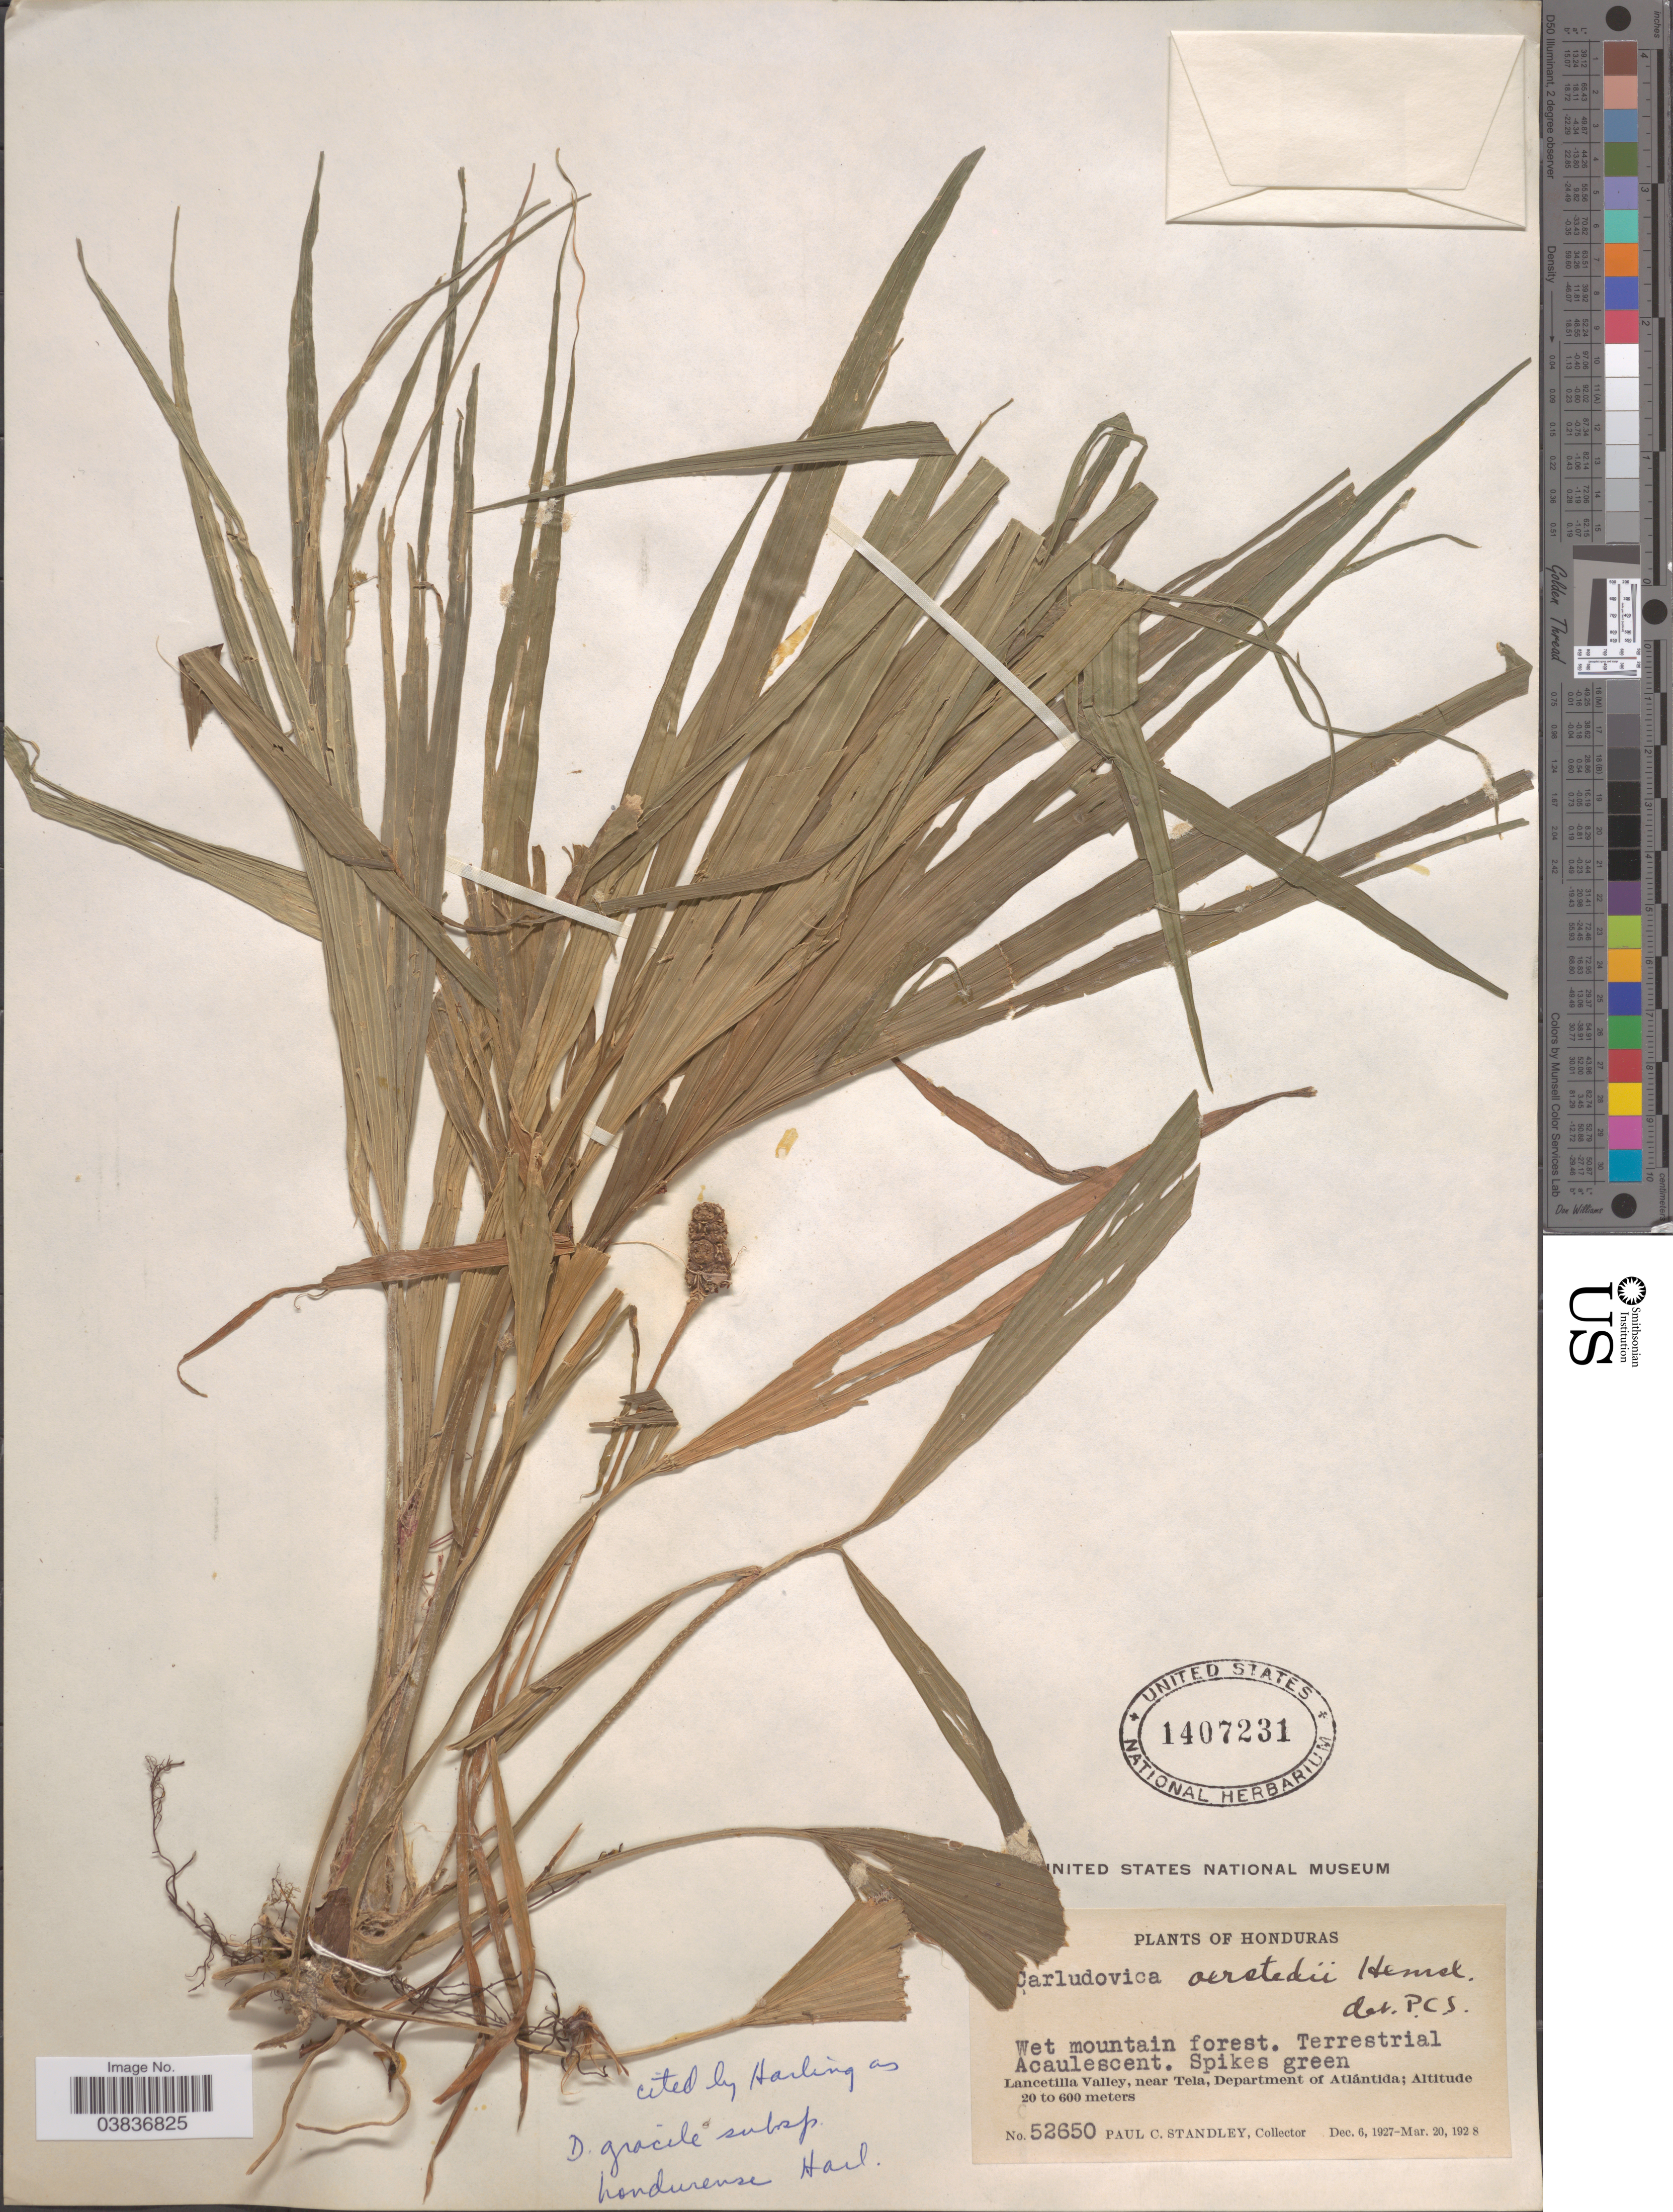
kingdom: Plantae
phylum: Tracheophyta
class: Liliopsida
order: Pandanales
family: Cyclanthaceae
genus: Dicranopygium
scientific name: Dicranopygium gracile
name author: (Liebm. ex Matuda) Harling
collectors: P. C. Standley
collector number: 52650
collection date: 1927-12-06/1928-03-30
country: Honduras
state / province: Atlantida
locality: Lancetilla Valley, near Tela, Department of Atlántida.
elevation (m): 20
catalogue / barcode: US 1407231